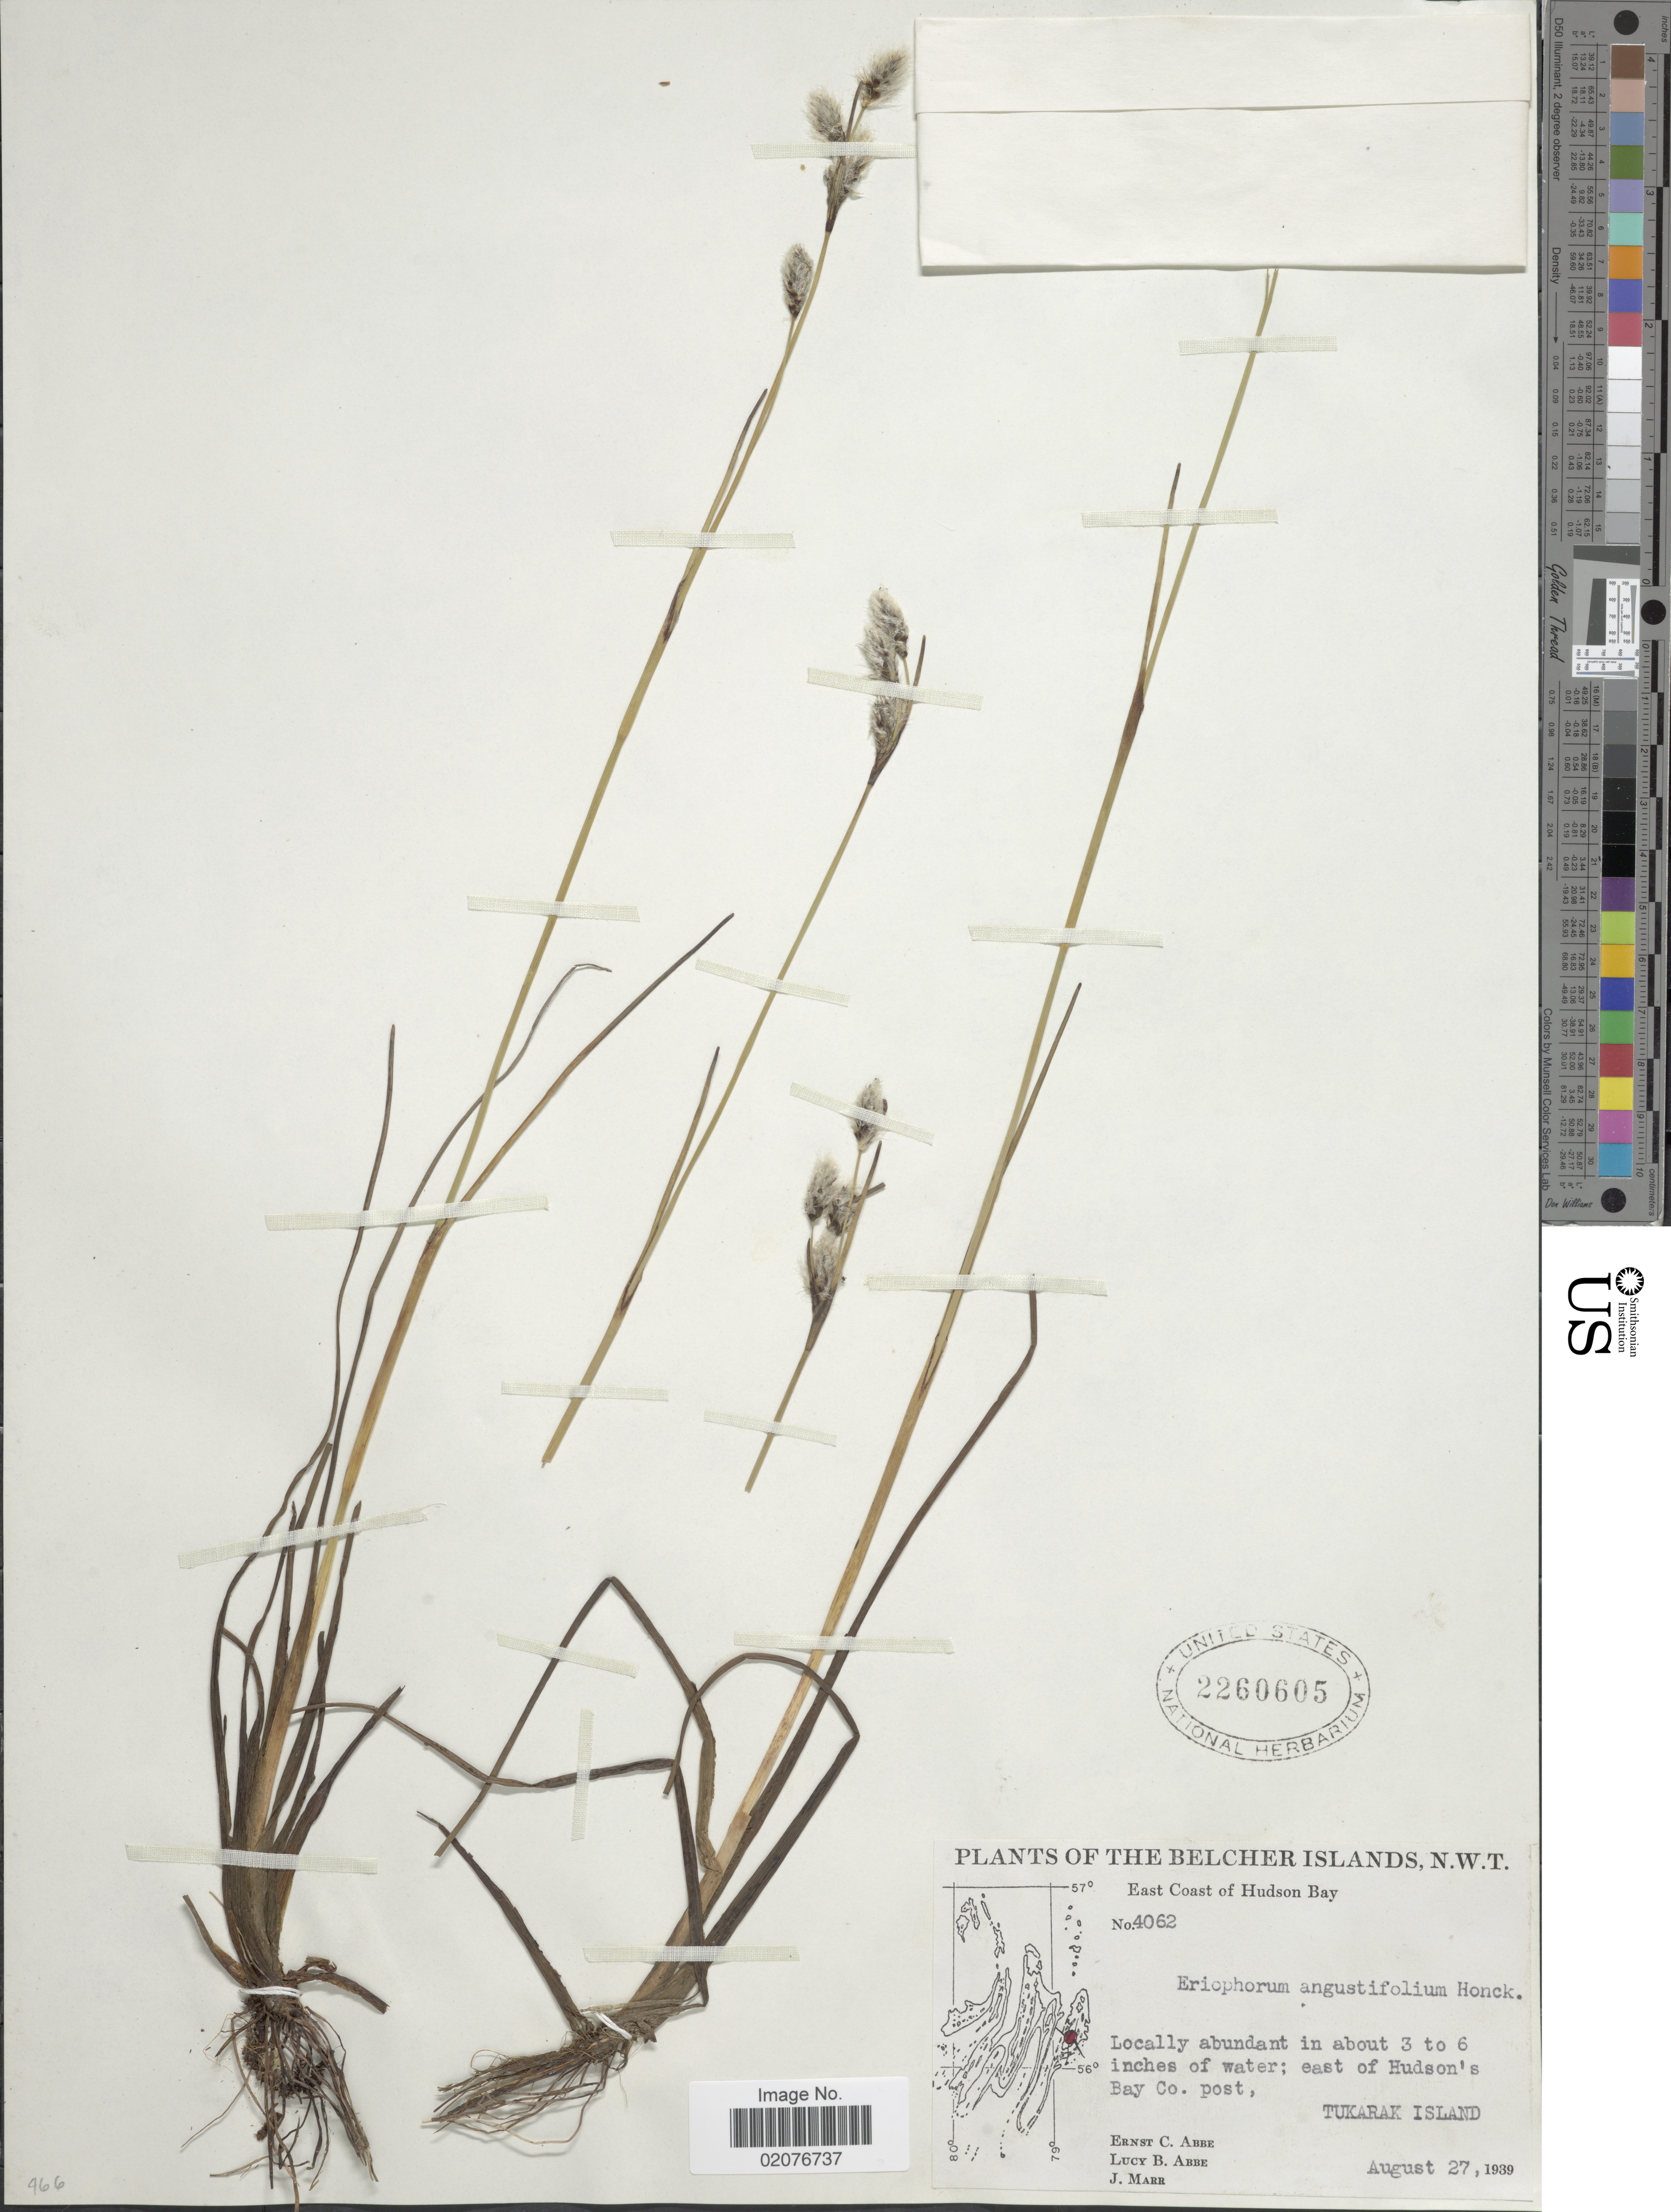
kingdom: Plantae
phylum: Tracheophyta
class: Liliopsida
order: Poales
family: Cyperaceae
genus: Eriophorum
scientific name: Eriophorum angustifolium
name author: Honck.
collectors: E. C. Abbe, L. B. Abbe & J. Marr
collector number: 4062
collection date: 1939-08-27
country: Canada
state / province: Northwest Territories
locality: The Belcher Islands, East Coast of Hudson Bay, east of Hudson's Bay Co. post, Tukarak Island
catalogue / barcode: US 2260605